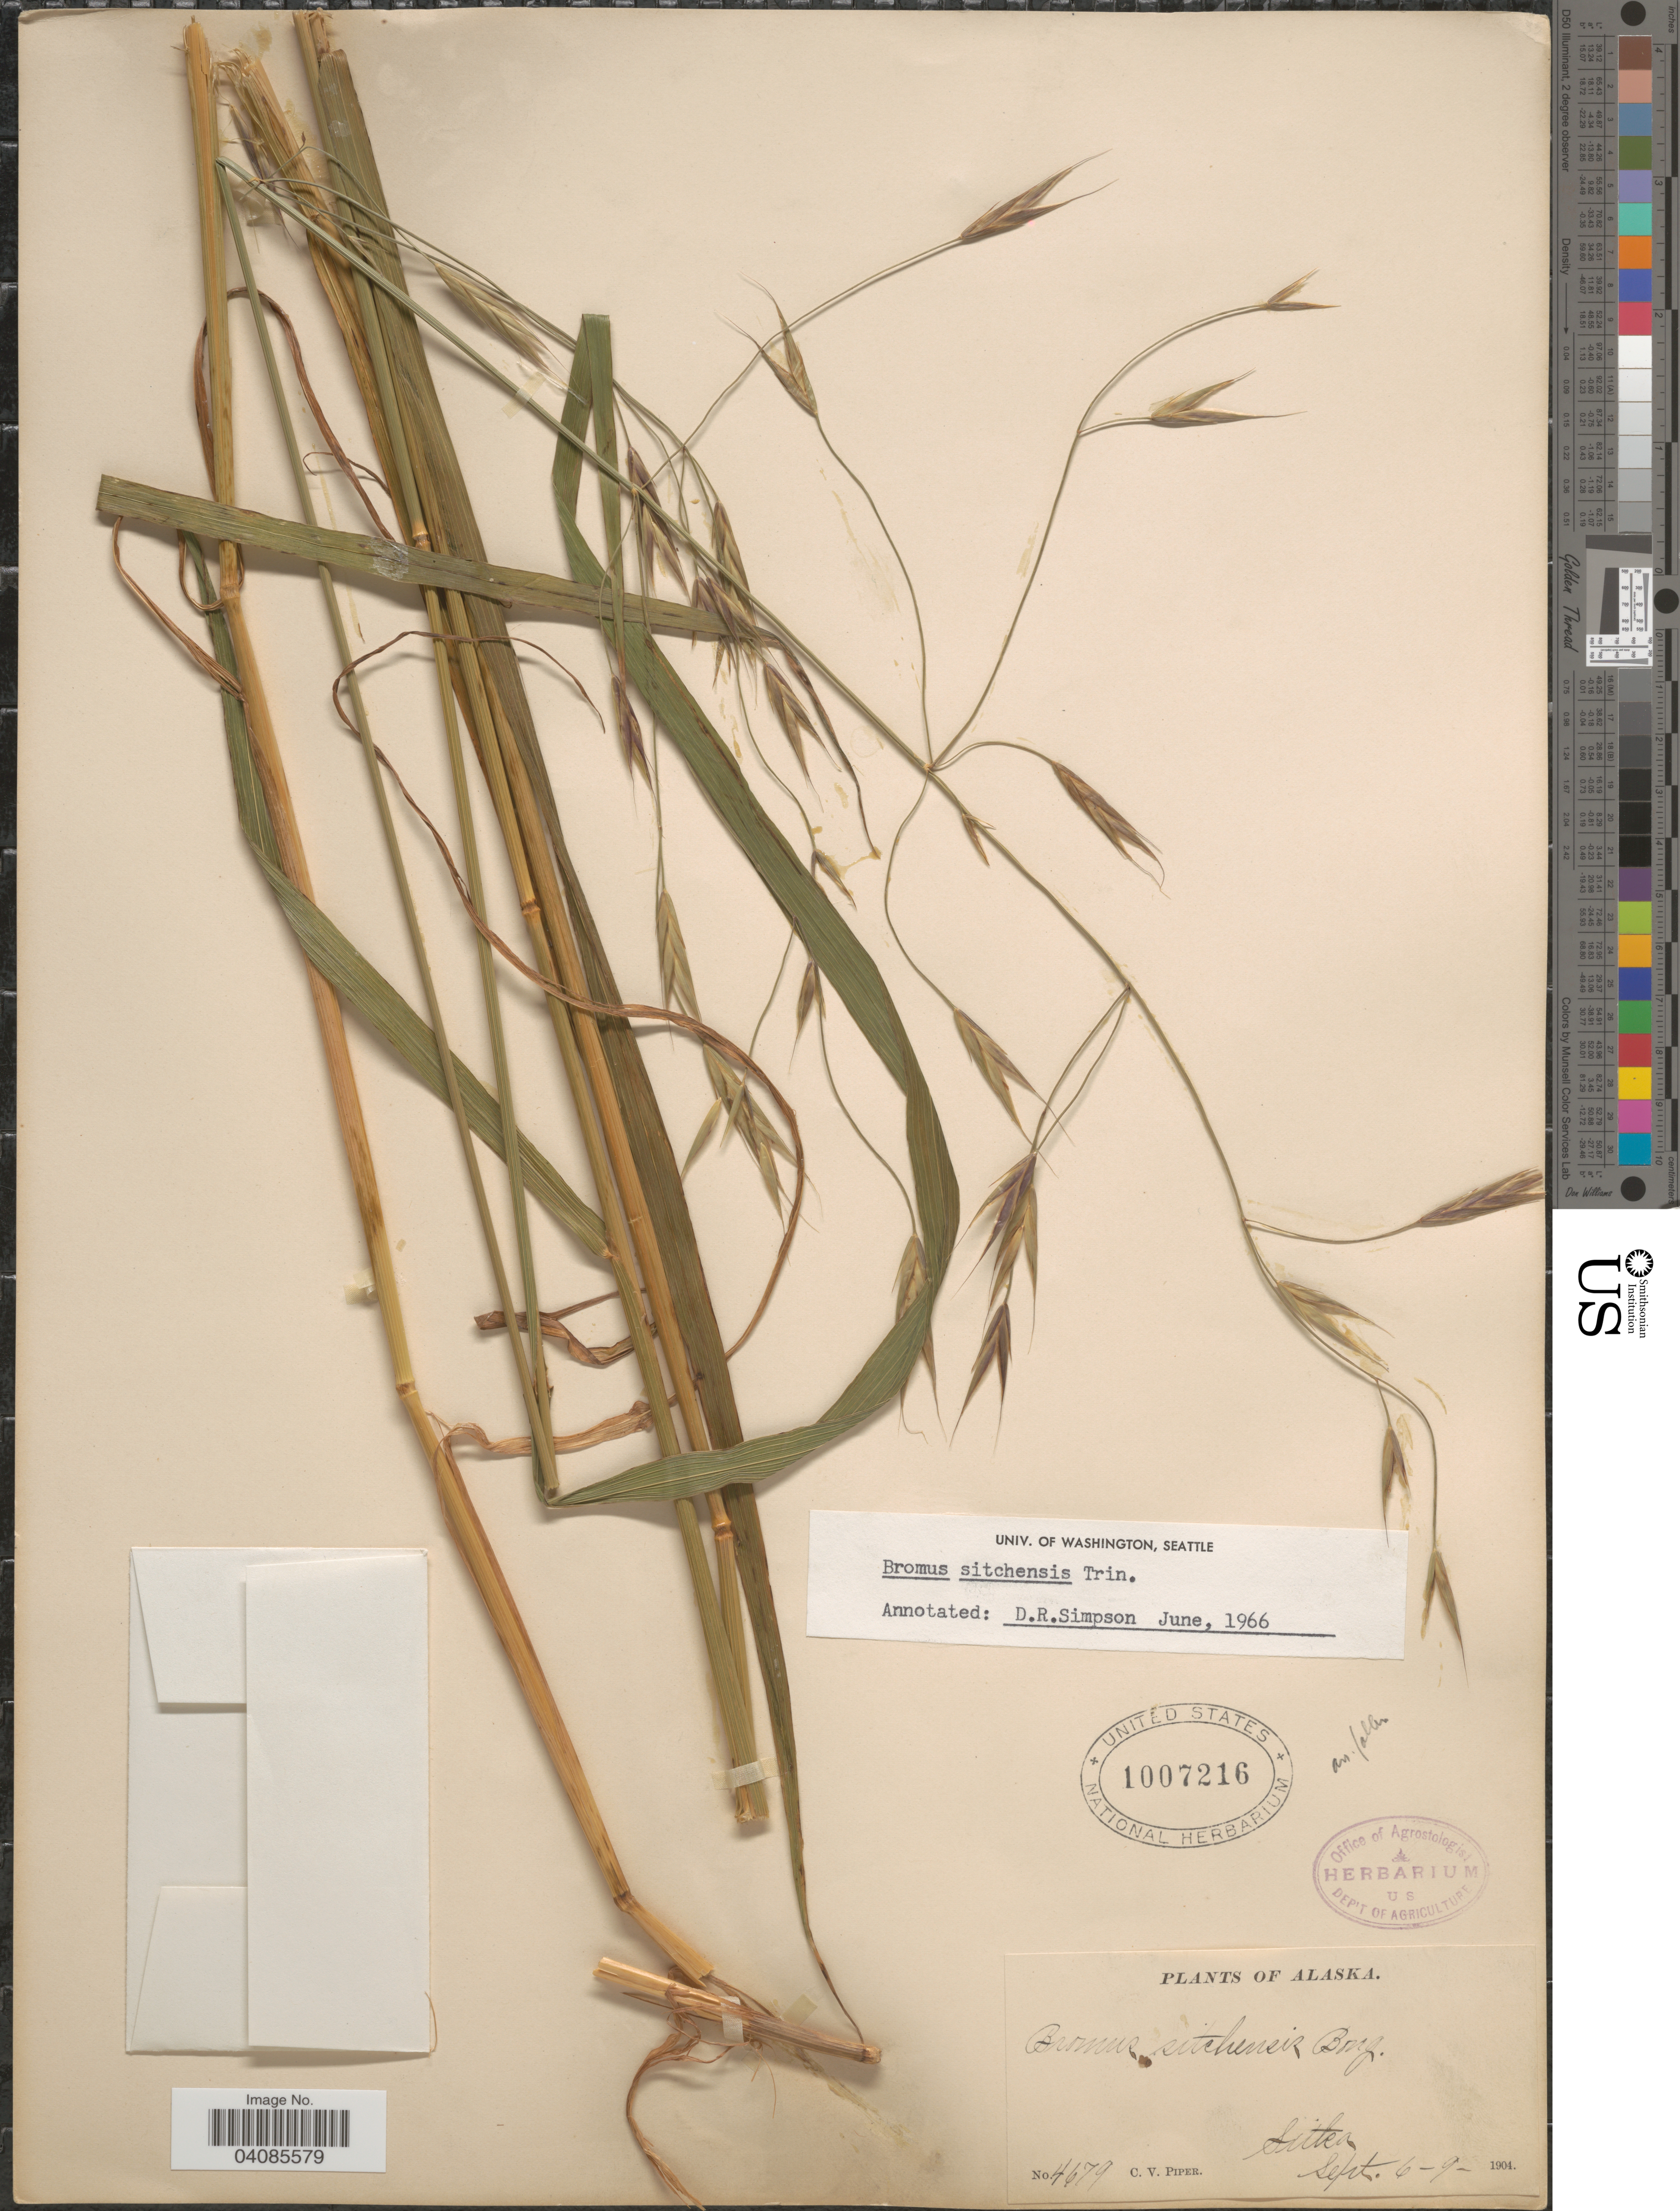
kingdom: Plantae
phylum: Tracheophyta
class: Liliopsida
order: Poales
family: Poaceae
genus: Bromus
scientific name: Bromus sitchensis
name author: Trin. in Bong.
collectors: C. V. Piper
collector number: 4679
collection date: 1904-09-06/1904-09-09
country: United States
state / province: Alaska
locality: Sitka.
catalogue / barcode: US 1007216